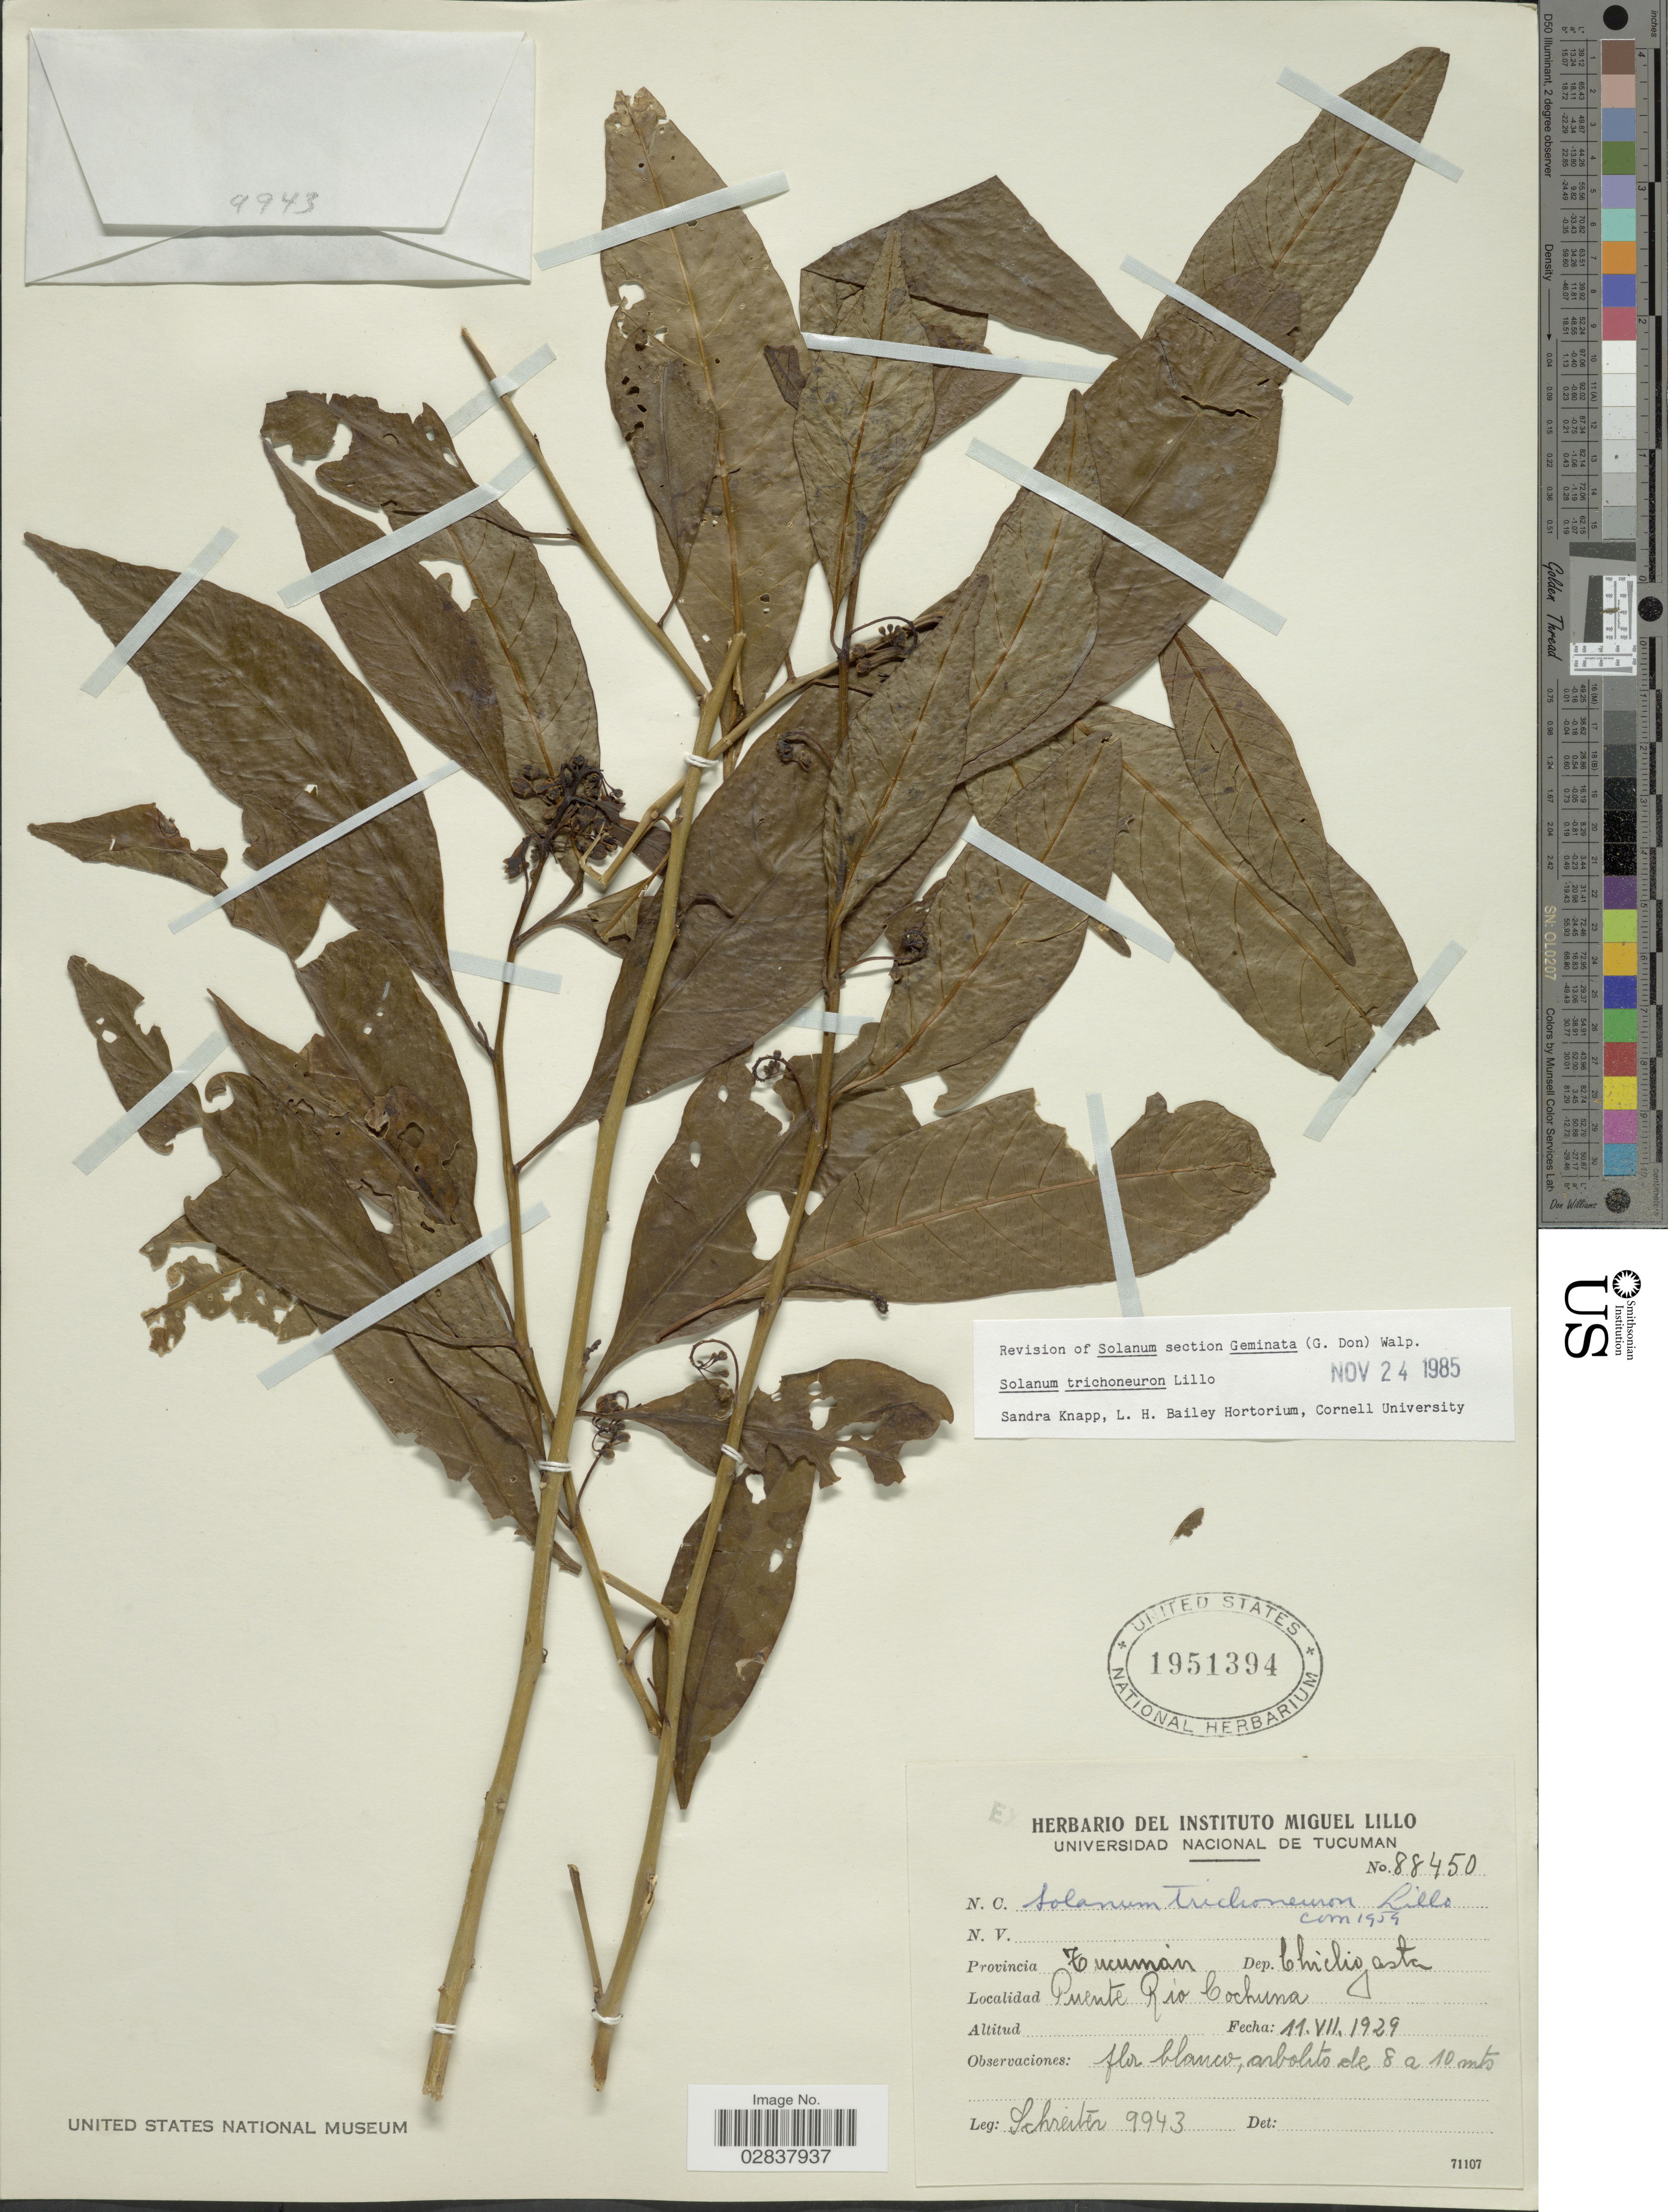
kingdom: Plantae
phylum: Tracheophyta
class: Magnoliopsida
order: Solanales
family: Solanaceae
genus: Solanum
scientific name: Solanum trichoneuron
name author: Lillo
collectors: -. Schreiter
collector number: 9943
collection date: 1929-07-11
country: Argentina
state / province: Tucuman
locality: Dep. Chicligasta, Puente Rio Cochuna.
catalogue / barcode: US 1951394